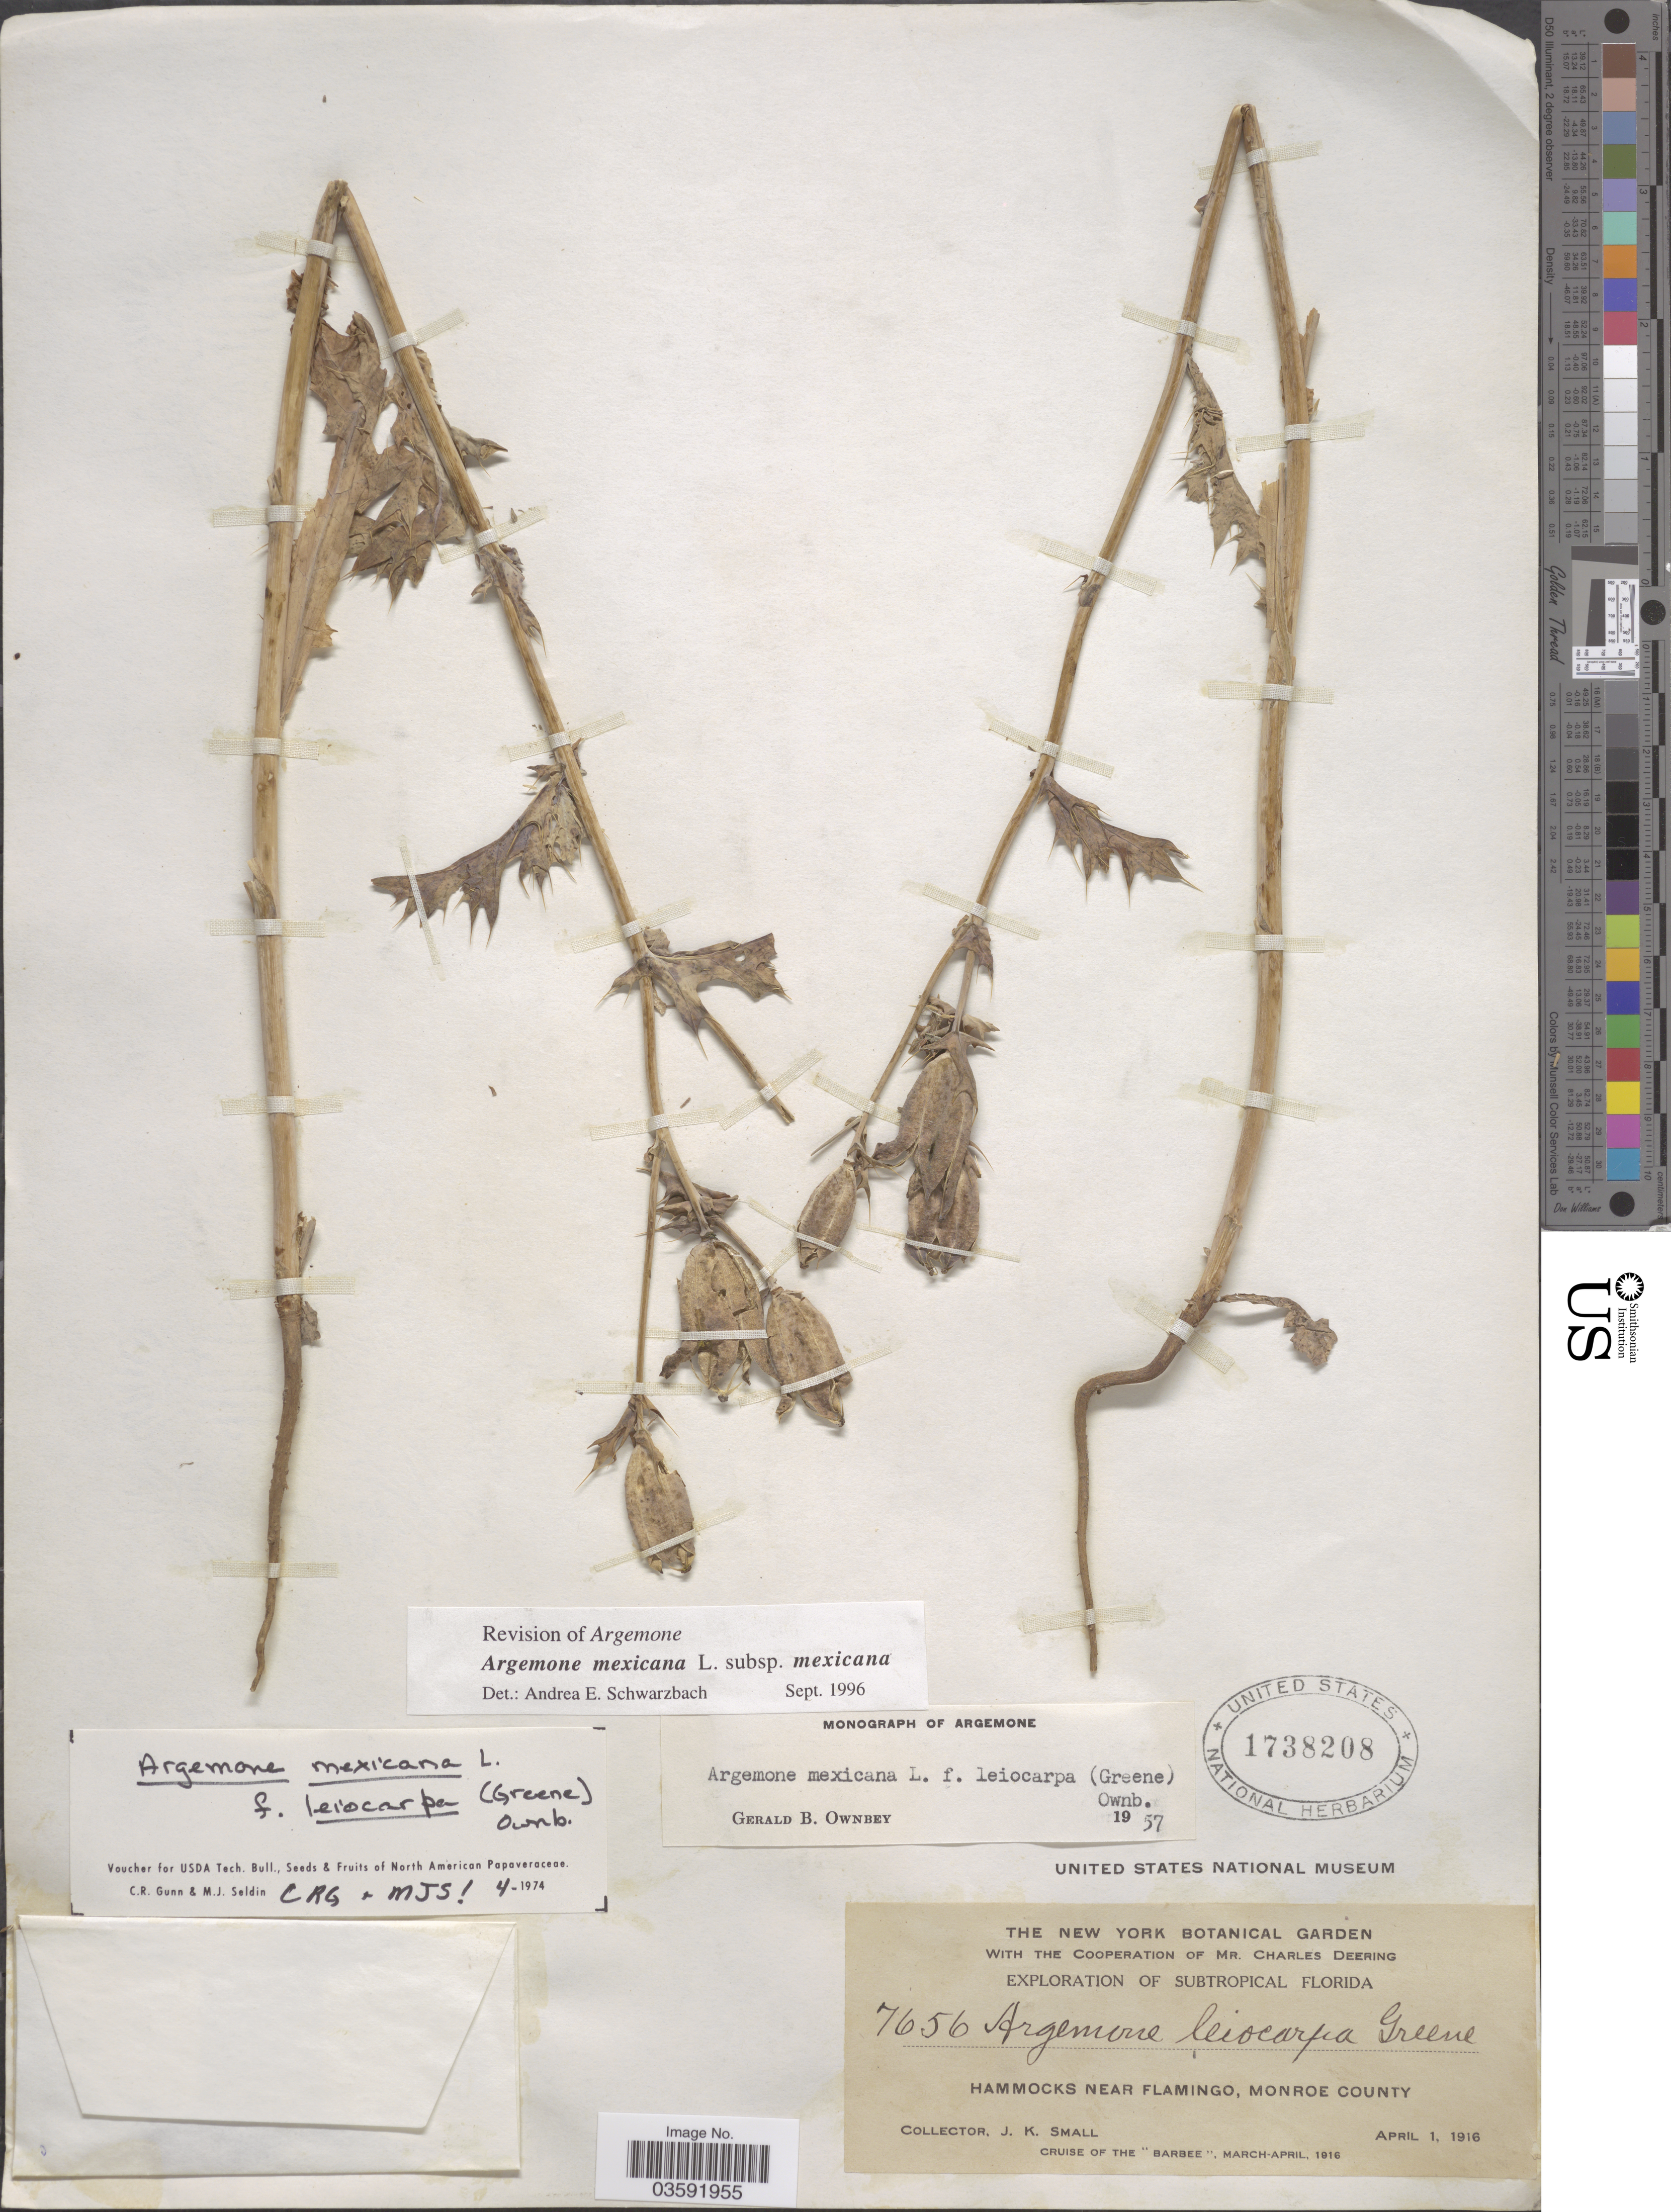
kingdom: Plantae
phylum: Tracheophyta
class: Magnoliopsida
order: Ranunculales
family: Papaveraceae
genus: Argemone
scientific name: Argemone mexicana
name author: L.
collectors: J. K. Small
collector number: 7656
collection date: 1916-04-01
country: United States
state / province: Florida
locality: Subtropical Florida. Hammocks near Flamingo, Monroe County.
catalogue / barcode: US 1738208